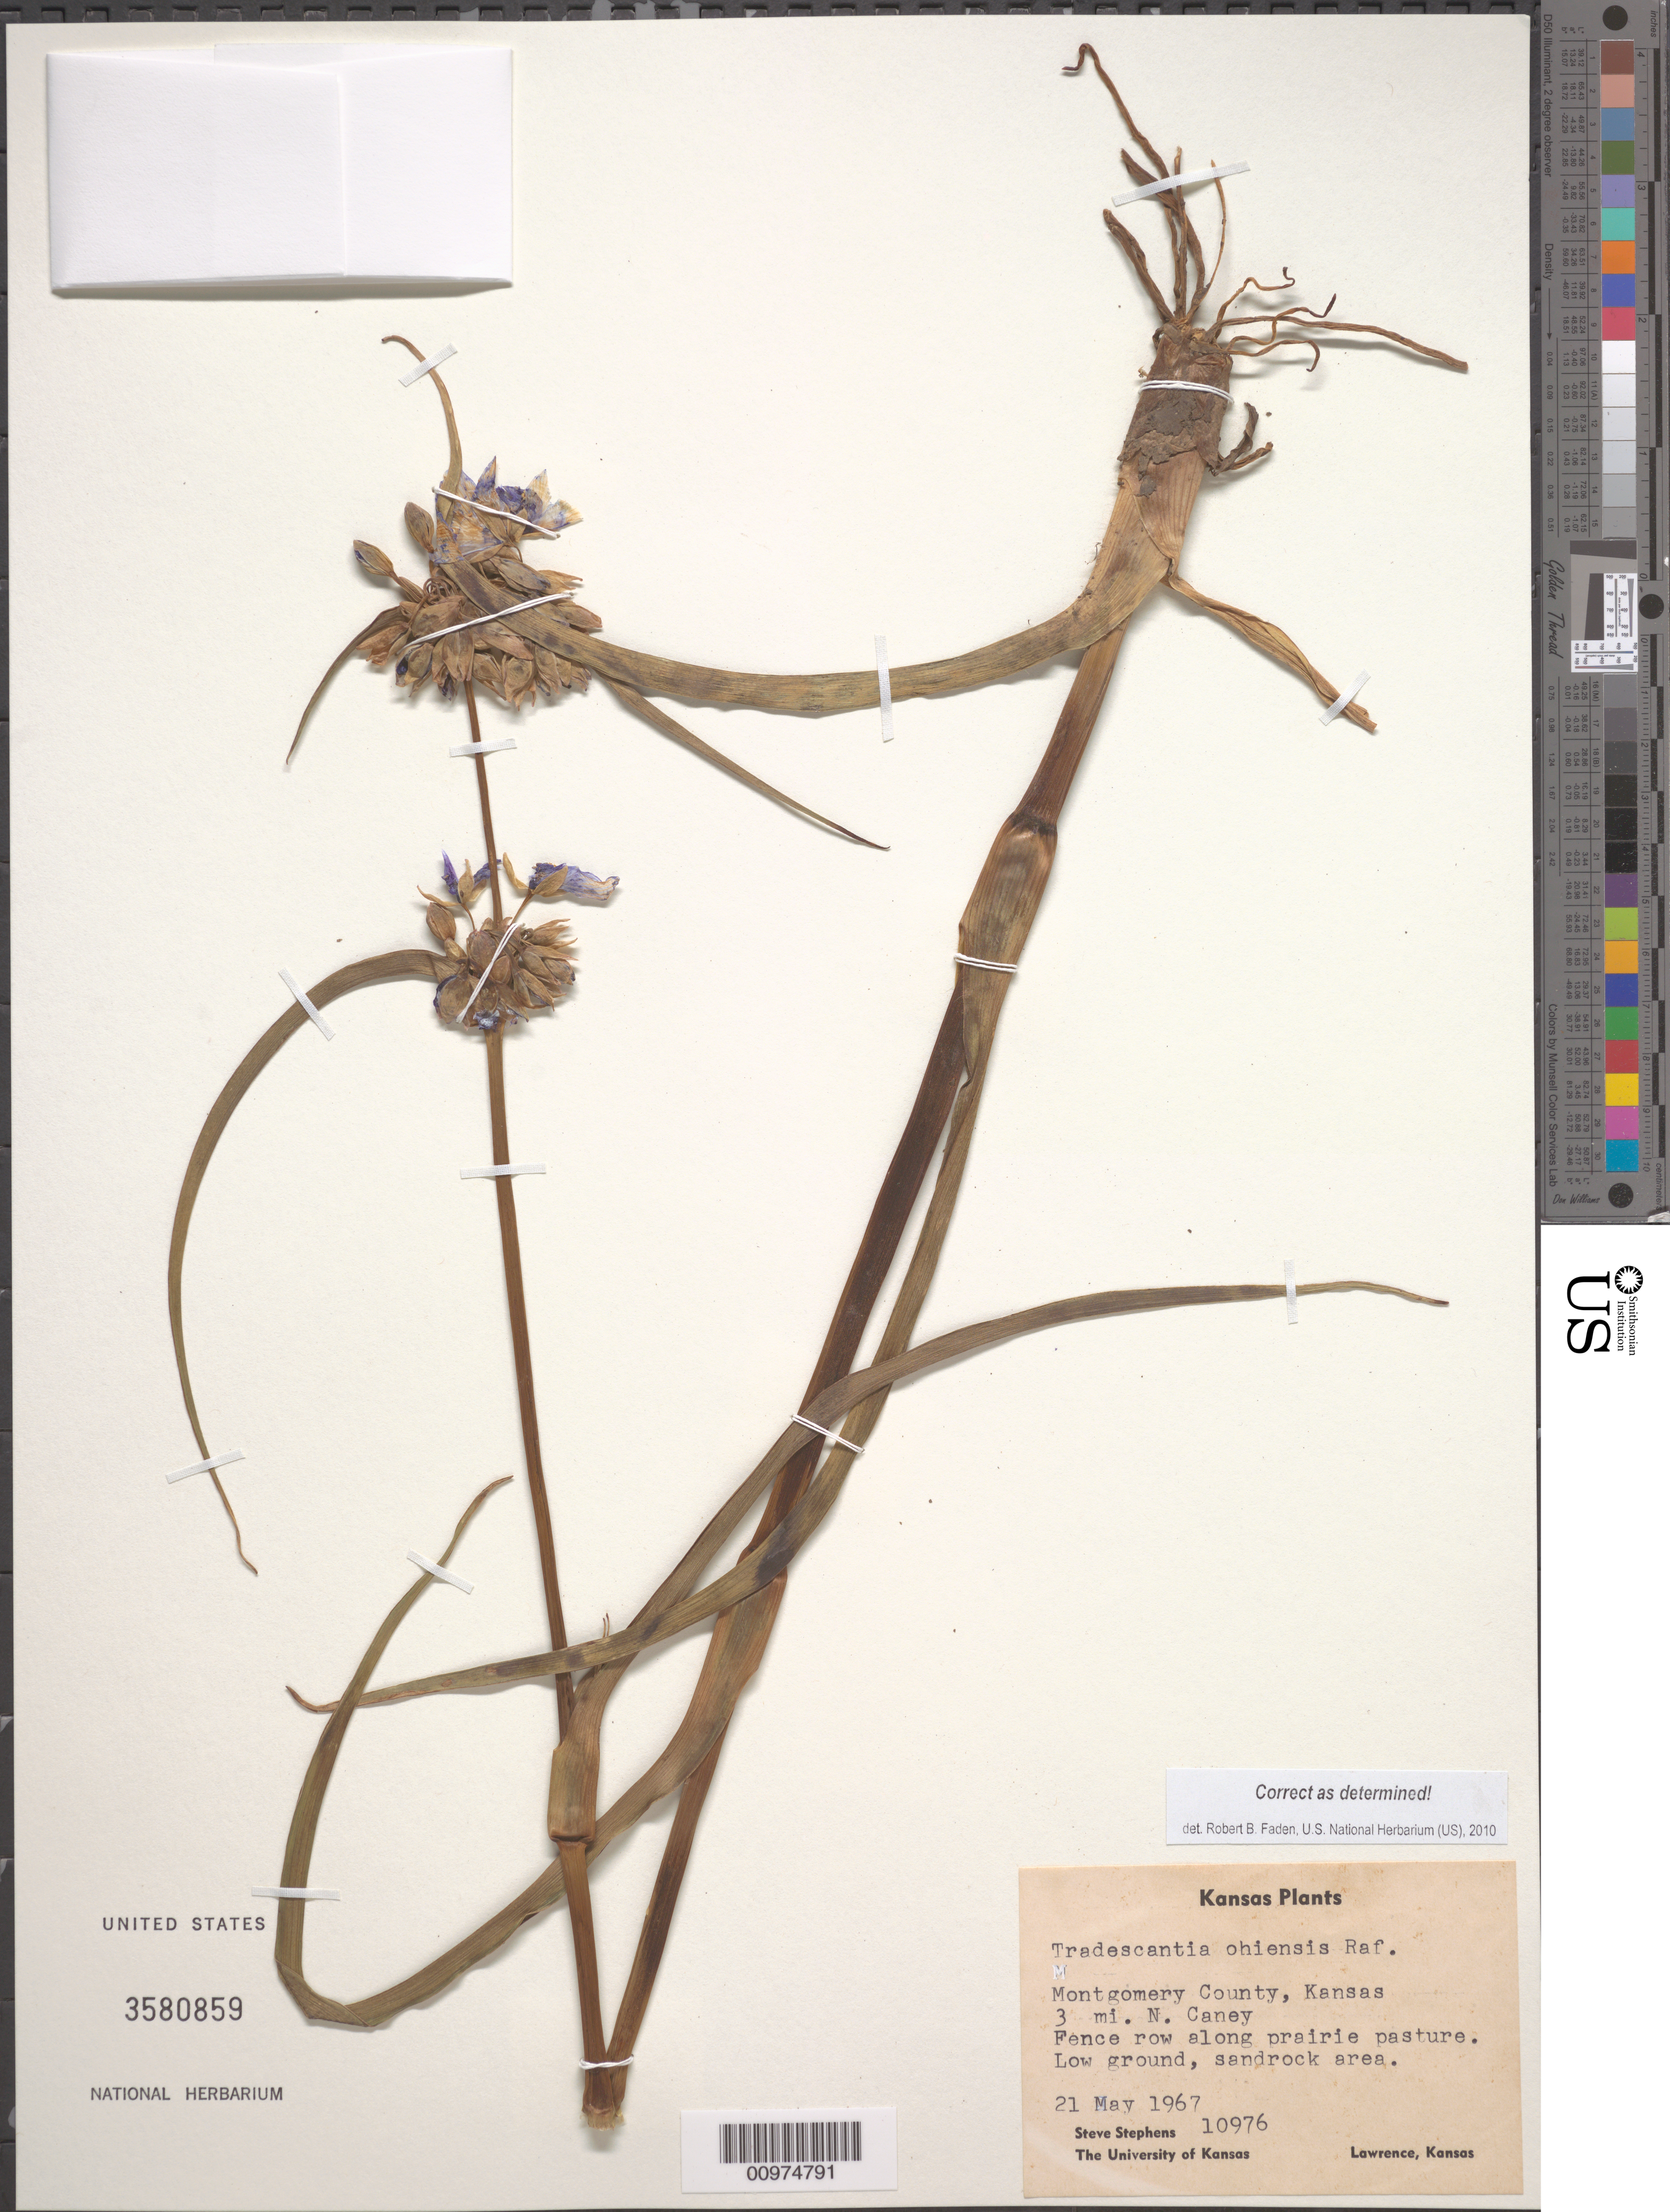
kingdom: Plantae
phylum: Tracheophyta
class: Liliopsida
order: Commelinales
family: Commelinaceae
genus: Tradescantia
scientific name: Tradescantia ohiensis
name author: Raf.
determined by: Faden, Robert B., (US), Smithsonian Institution - National Museum of Natural History (UNITED STATES)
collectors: S. Stephens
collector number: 10976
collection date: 1967-05-21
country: United States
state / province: Kansas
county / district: Montgomery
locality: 3 mi. N. Caney.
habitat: Fence row aling prairie pasture. Low ground, sandrock area.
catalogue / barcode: US 3580859